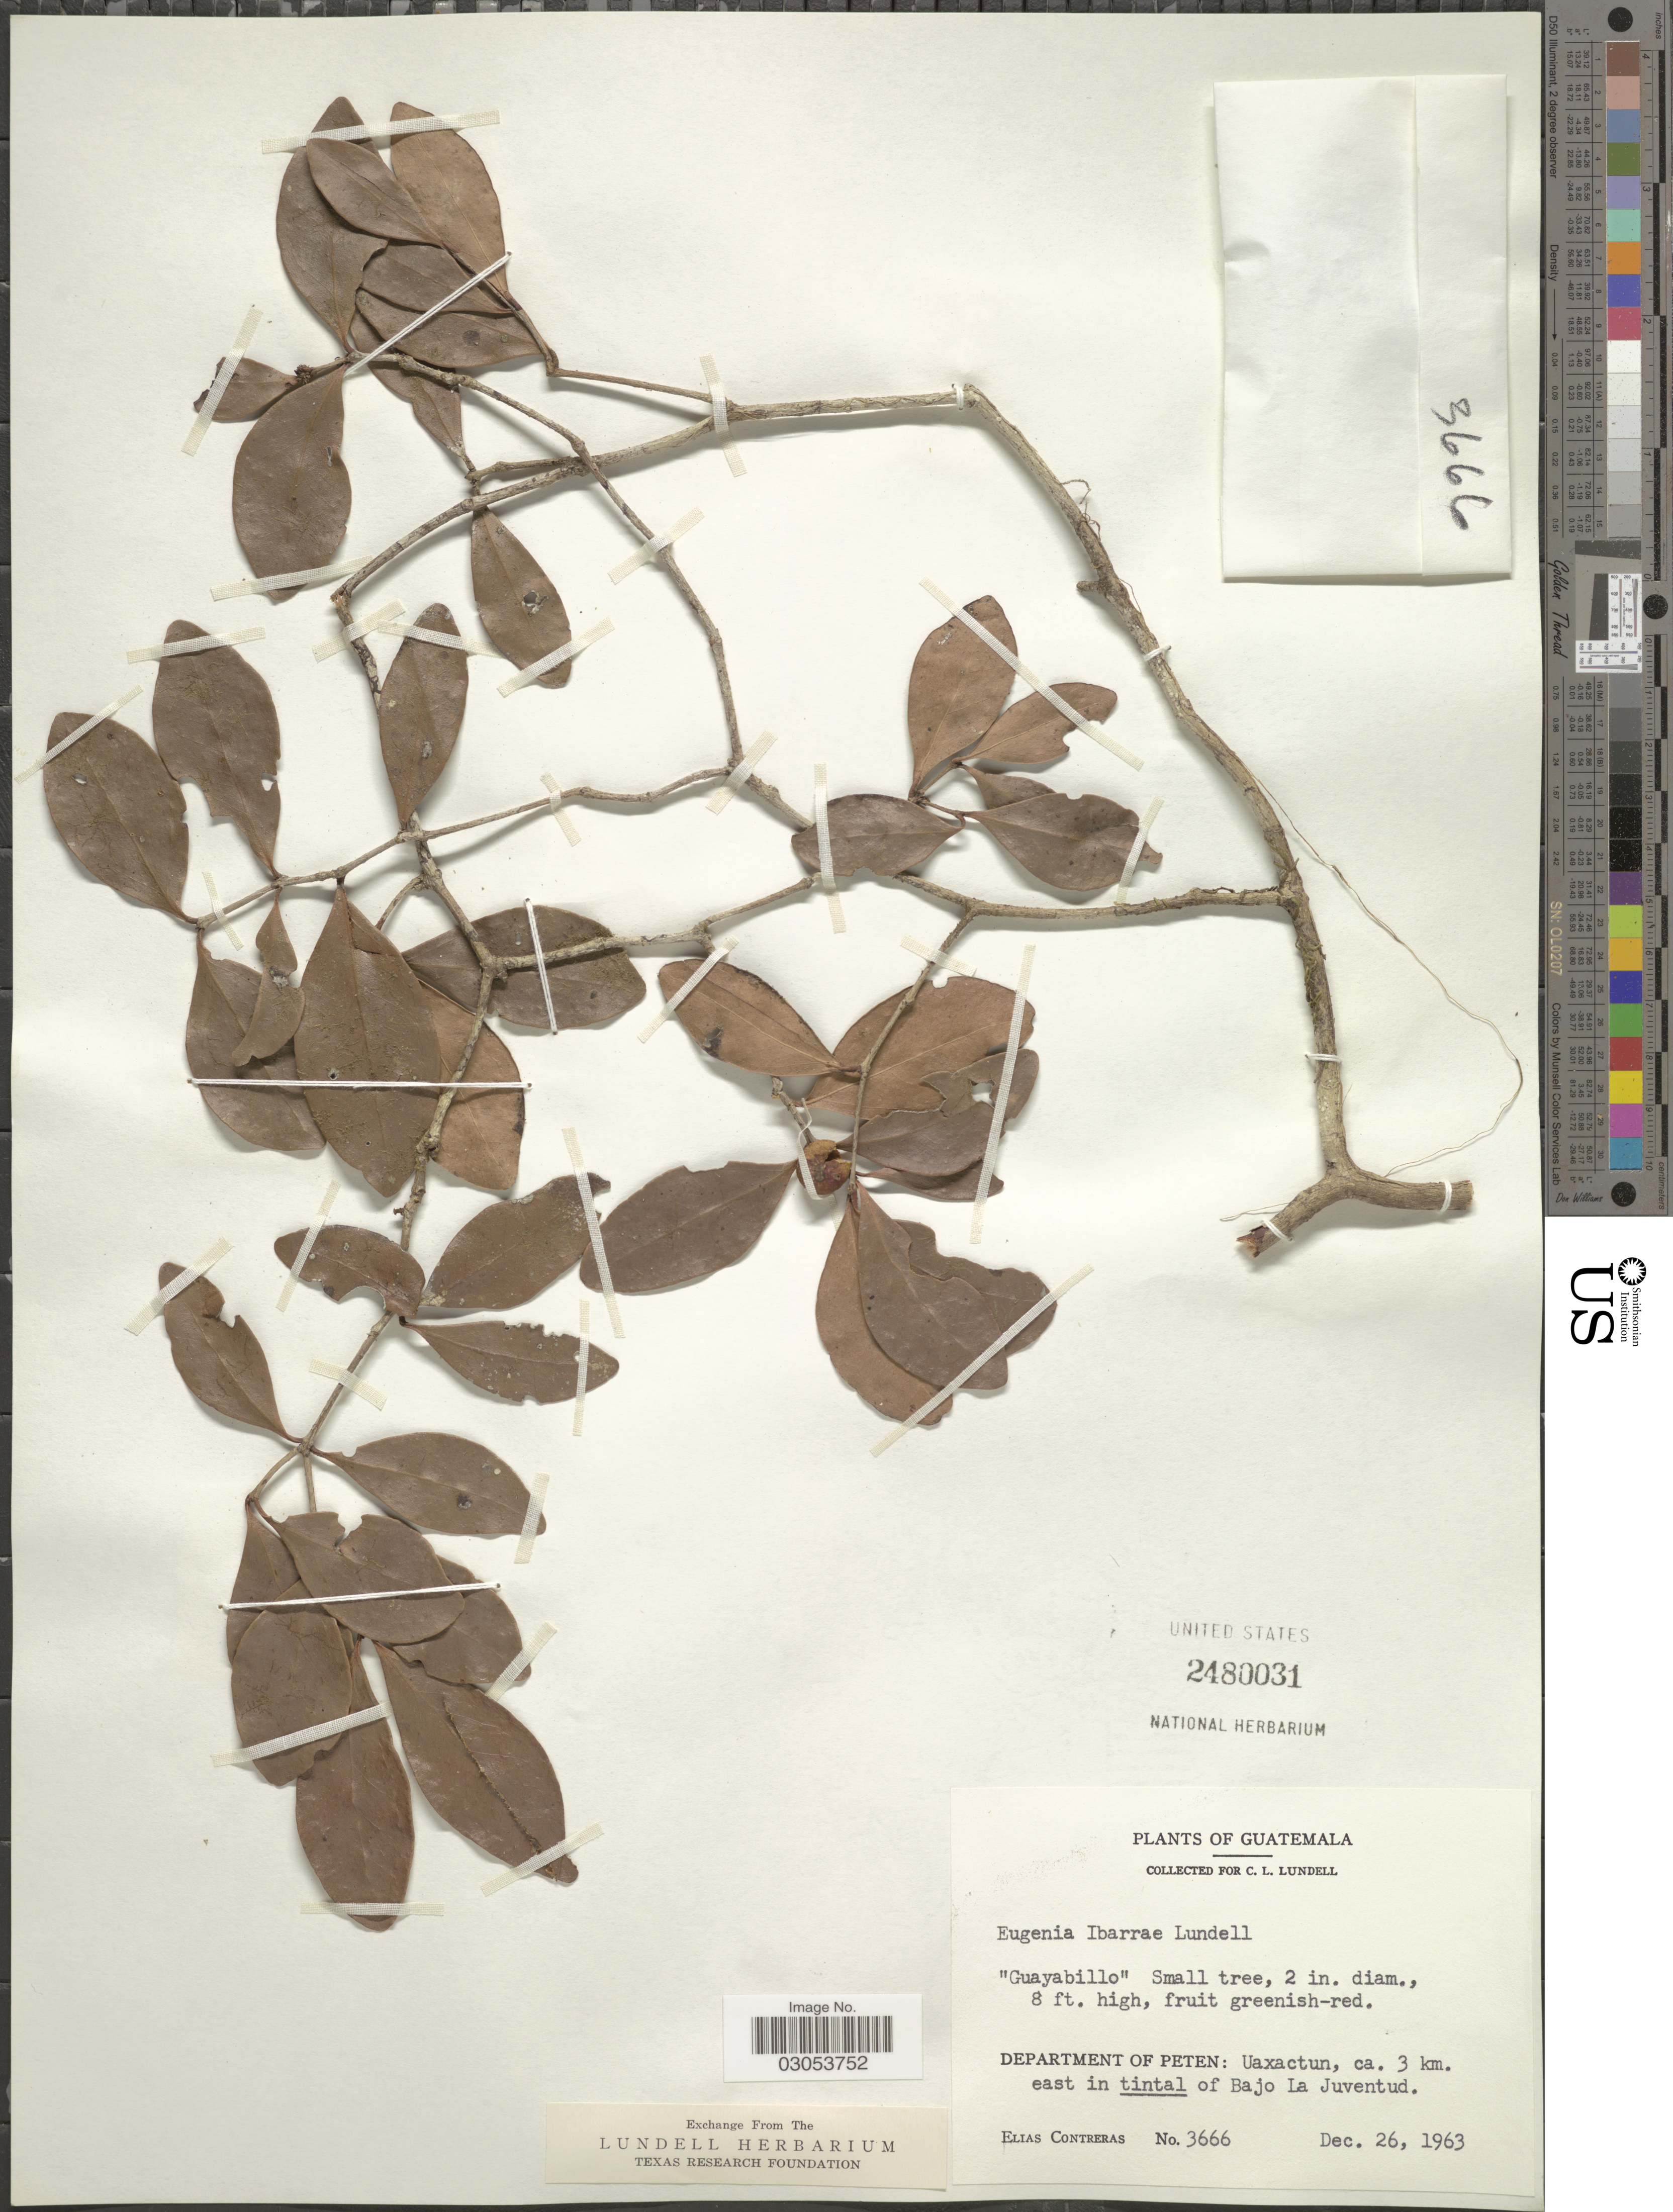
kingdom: Plantae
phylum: Tracheophyta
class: Magnoliopsida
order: Myrtales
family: Myrtaceae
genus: Eugenia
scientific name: Eugenia ibarrae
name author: Lundell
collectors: E. Contreras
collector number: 3666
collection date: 1963-12-26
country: Guatemala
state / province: El Petén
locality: Department of Peten: Uaxactan, ca. 3 km. east in tintal of Bajo La Juventud.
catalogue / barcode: US 2480031